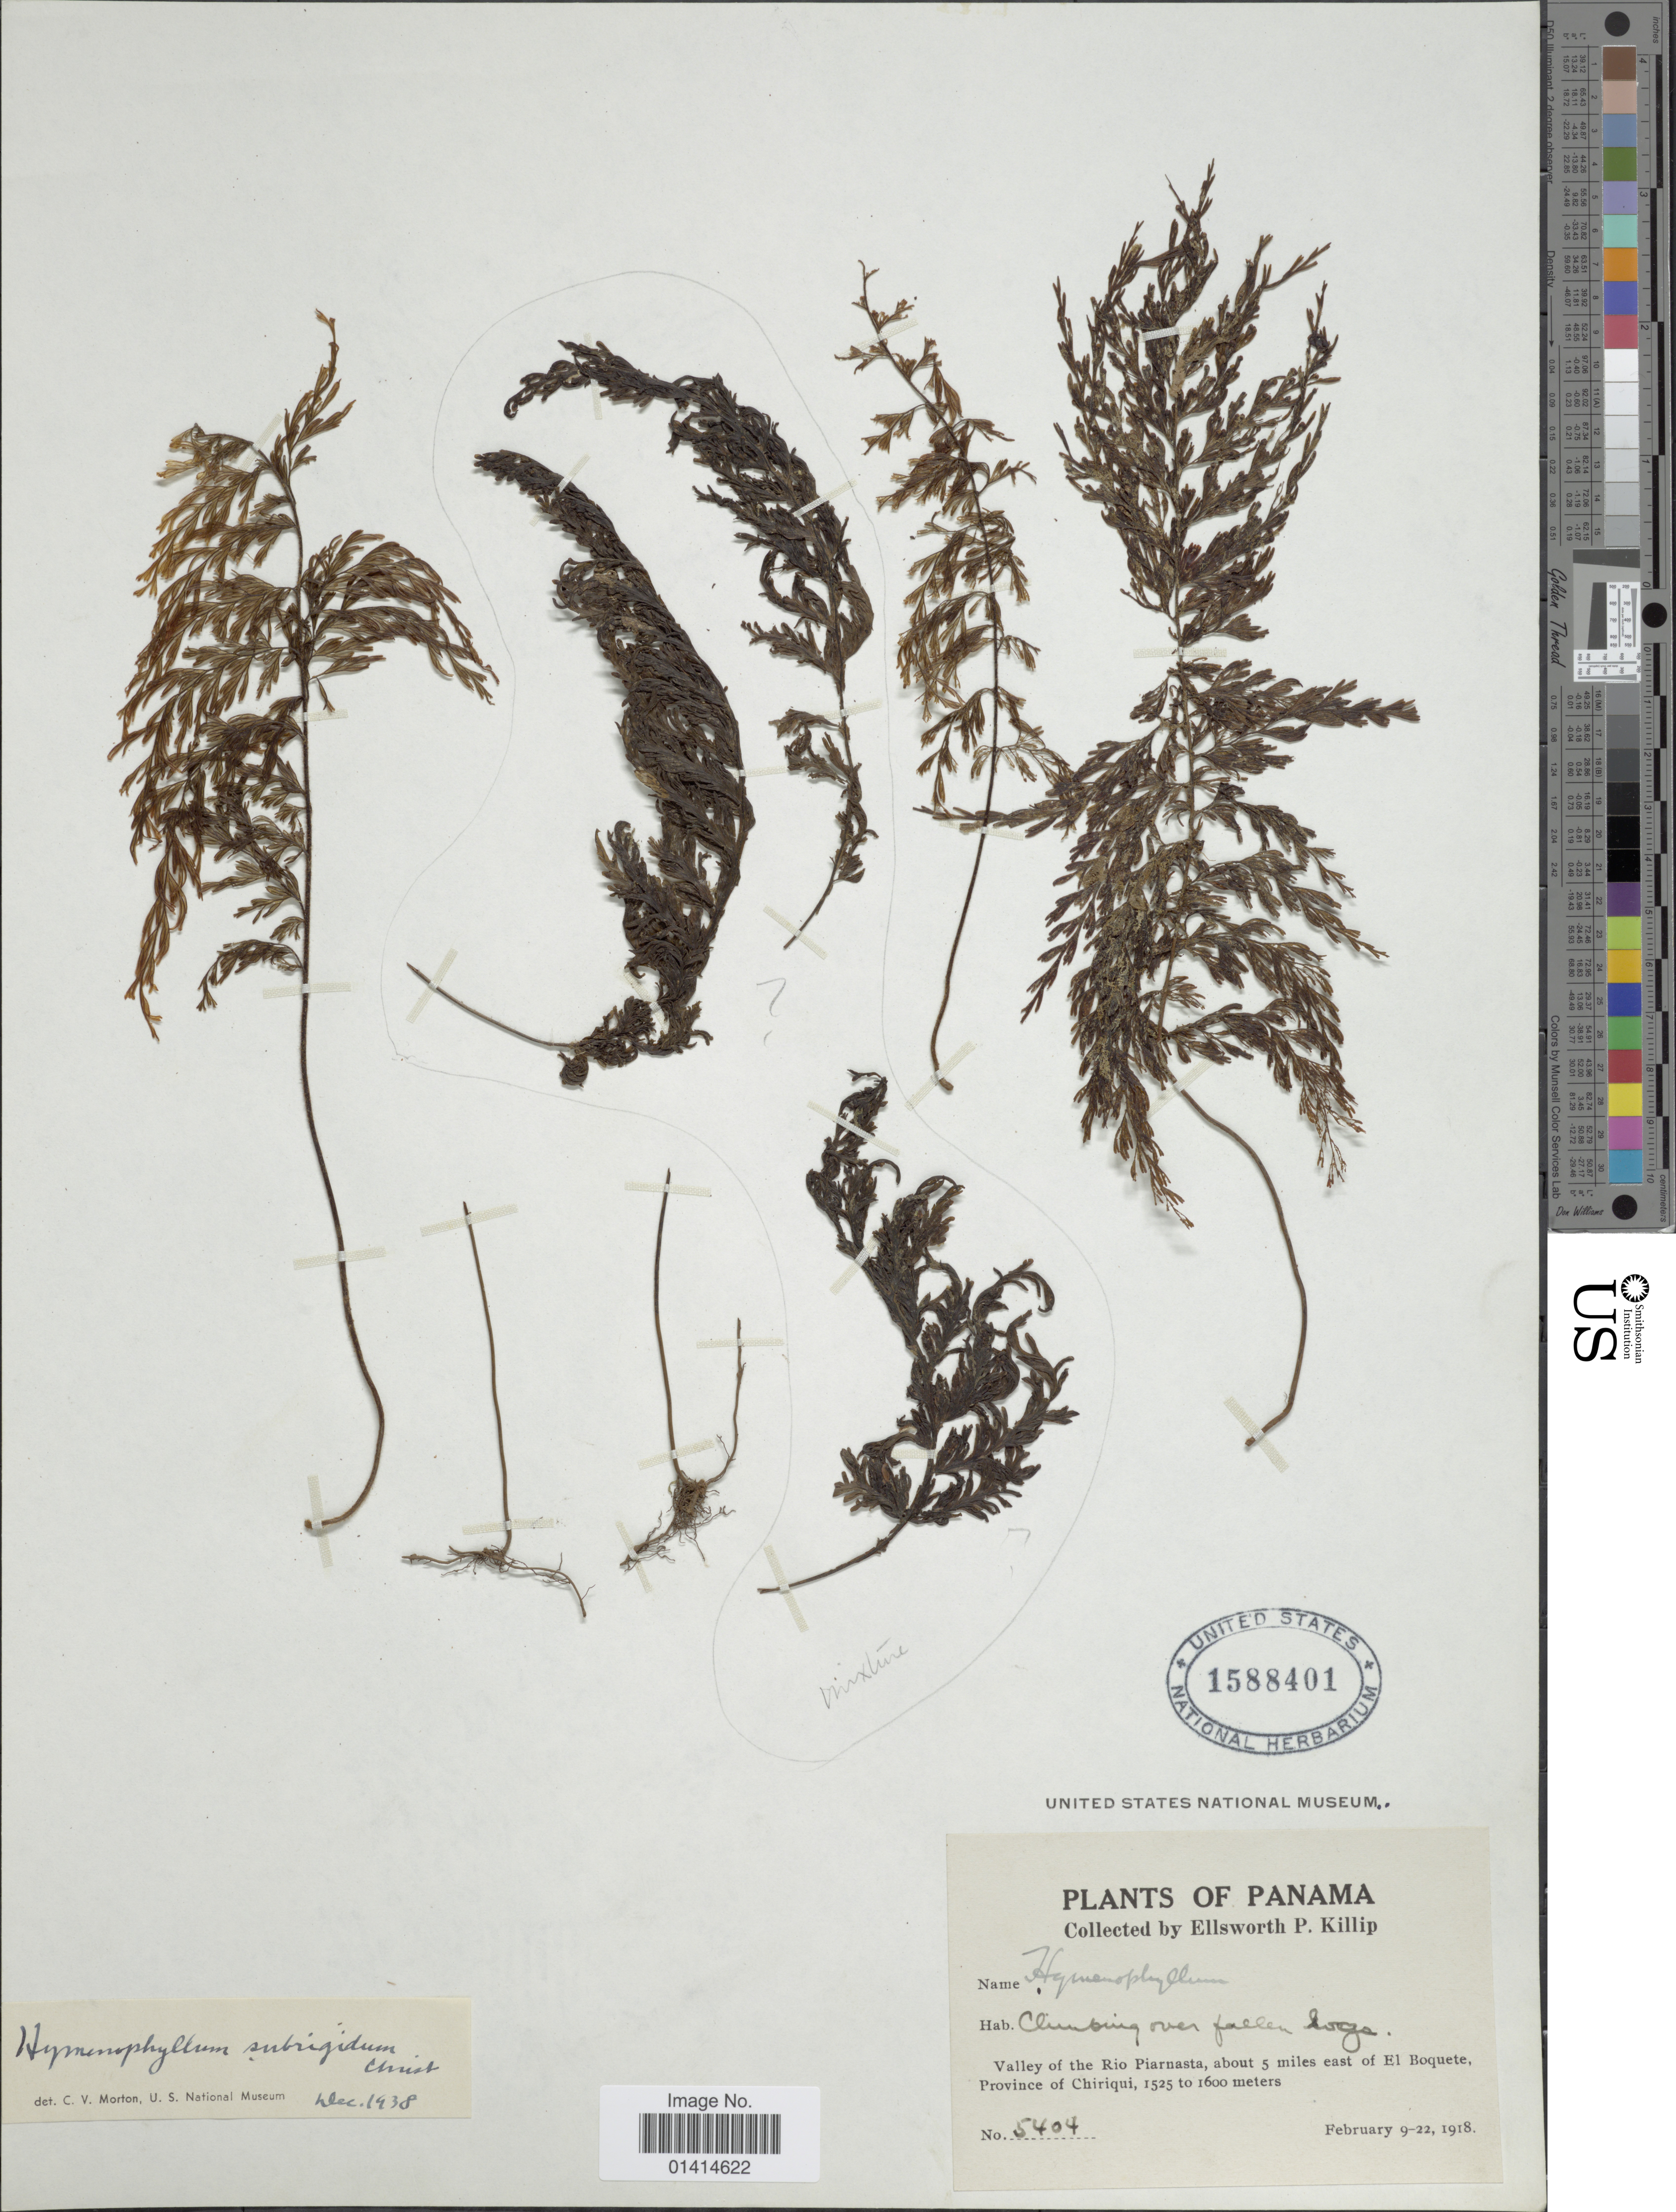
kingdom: Plantae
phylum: Tracheophyta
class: Polypodiopsida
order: Hymenophyllales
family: Hymenophyllaceae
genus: Hymenophyllum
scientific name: Hymenophyllum subrigidum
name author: Christ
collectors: E. P. Killip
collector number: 5404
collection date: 1918-02-09/1918-02-22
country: Panama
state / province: Chiriqui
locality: Valley of the Rio Piarnasta, about 5 miles east of EL Boquete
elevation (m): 1525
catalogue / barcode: US 1588401